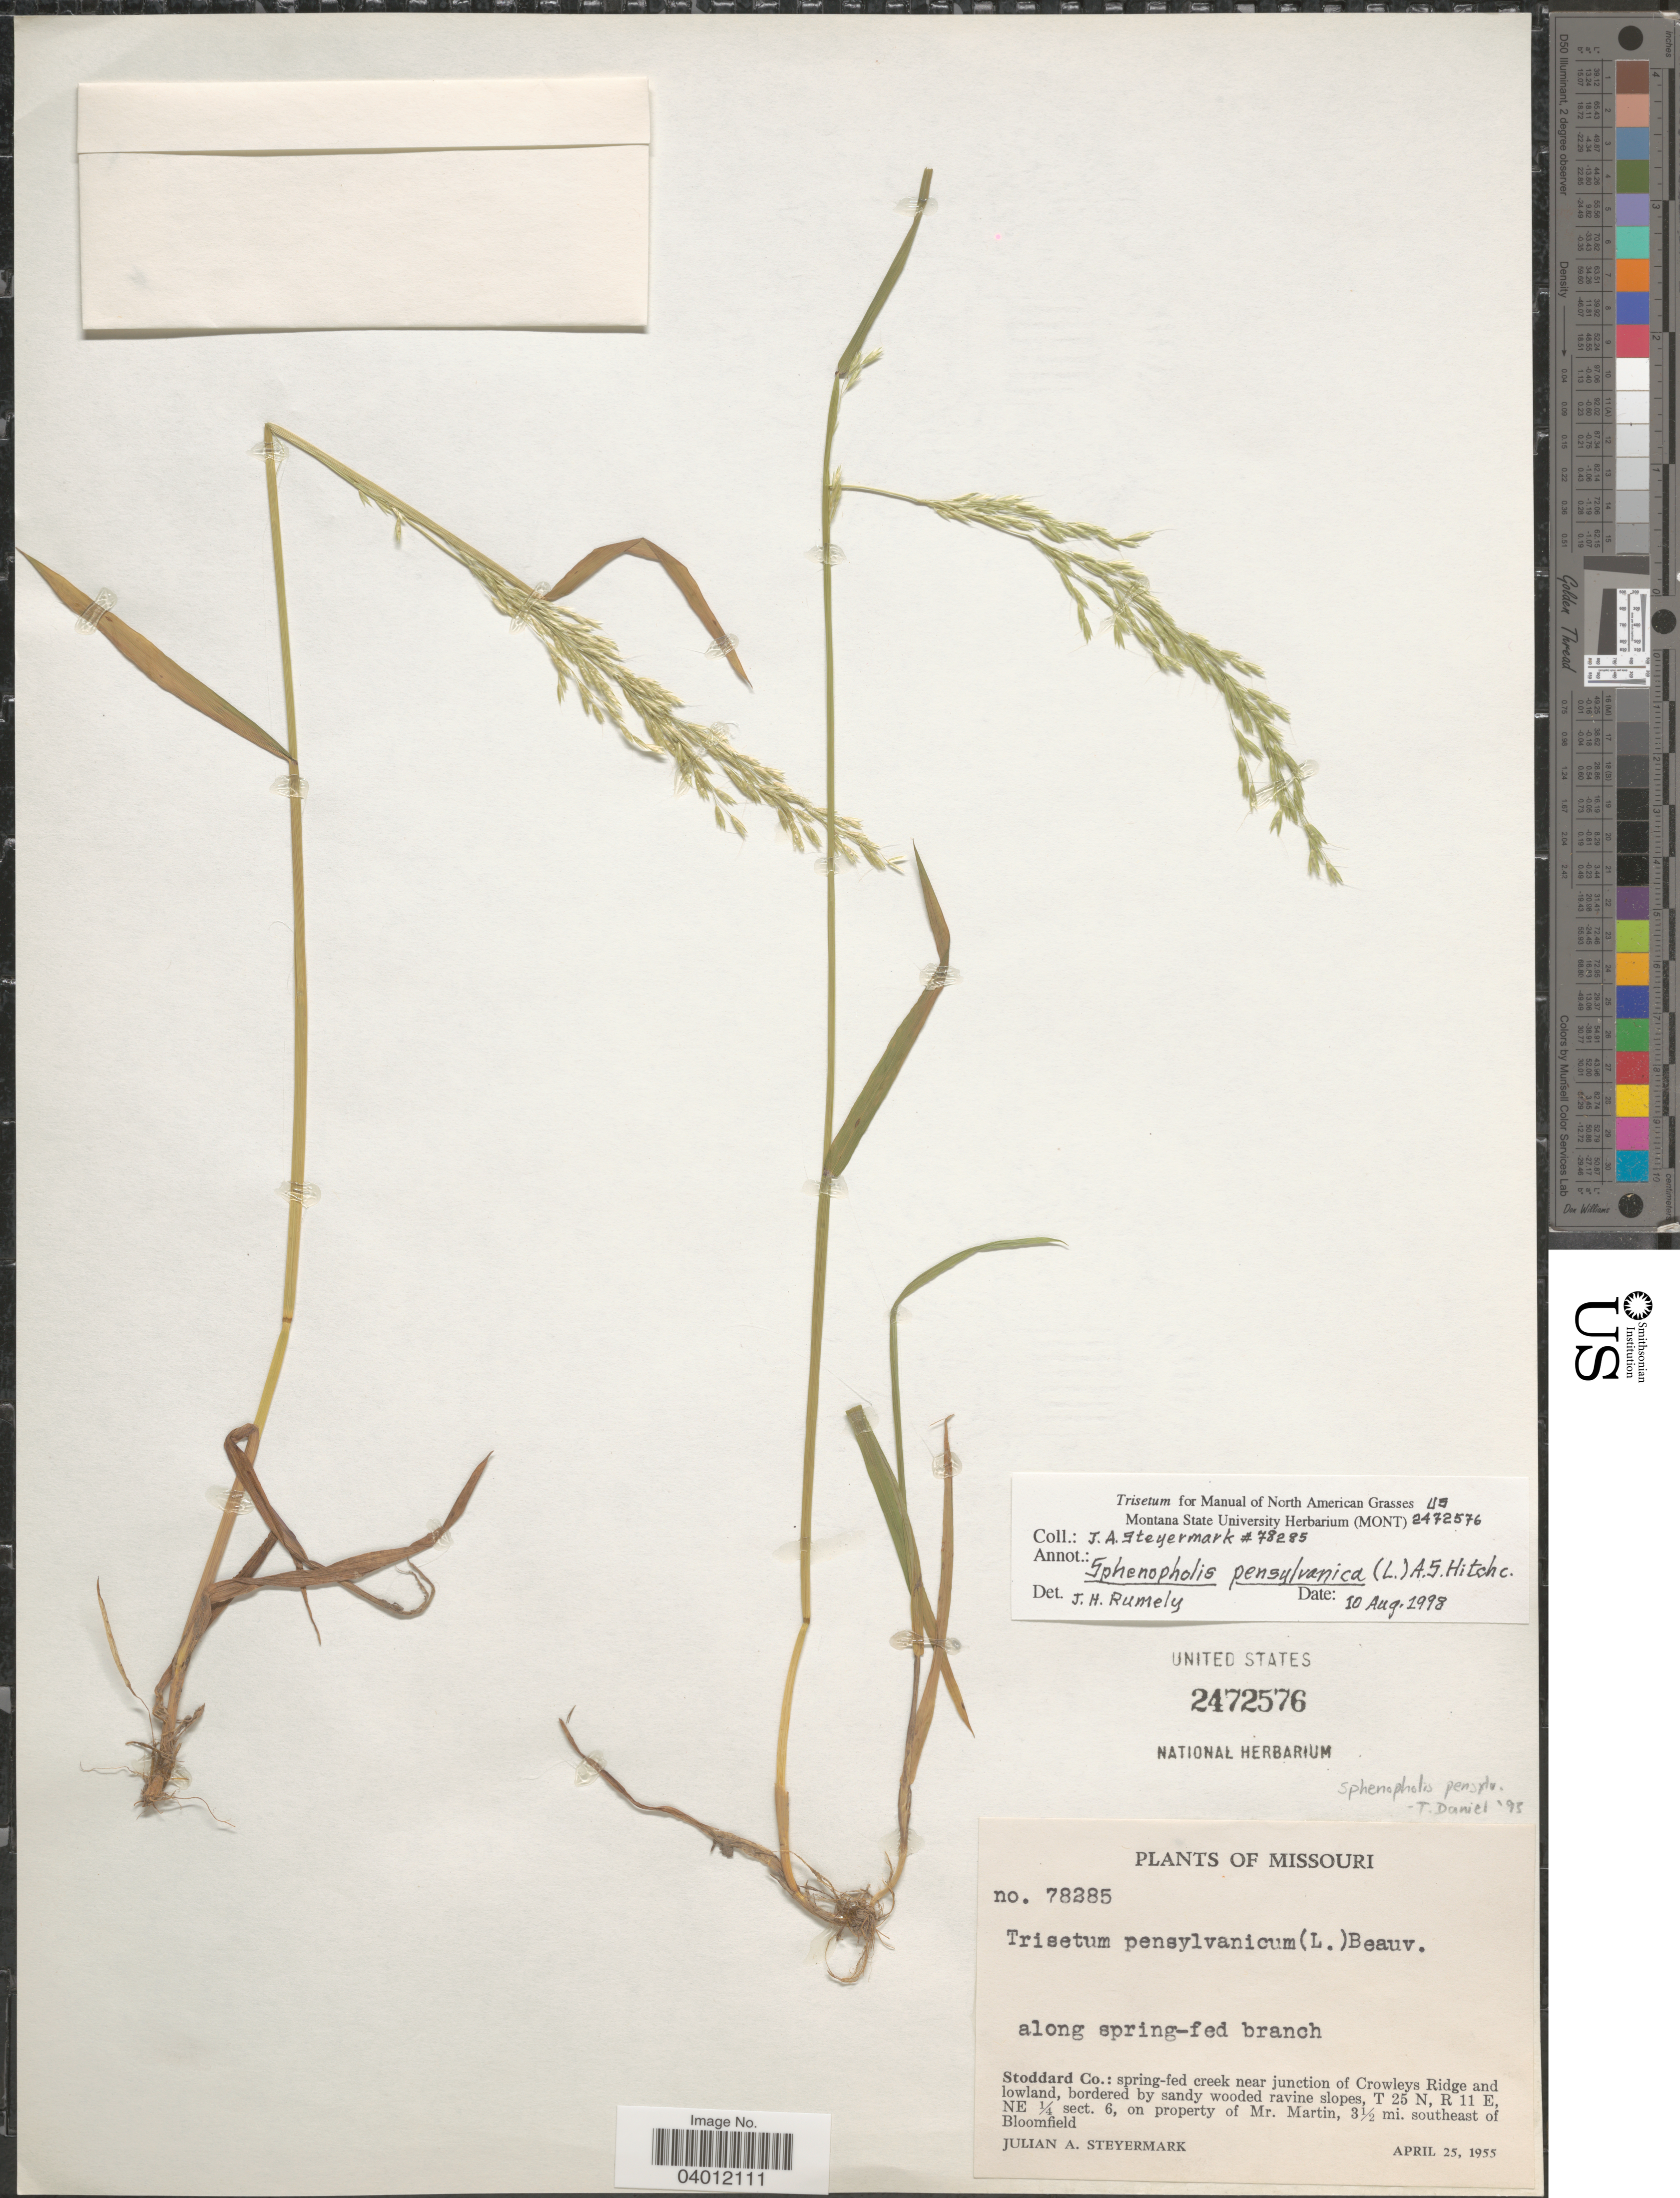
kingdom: Plantae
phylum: Tracheophyta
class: Liliopsida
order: Poales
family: Poaceae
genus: Sphenopholis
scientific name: Sphenopholis pensylvanica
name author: (L.) Hitchc.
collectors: J. Steyermark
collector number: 78285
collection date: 1955-04-25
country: United States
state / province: Missouri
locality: Stoddard Co.: spring-fed creek near junction of Crowleys Ridge and lowland, bordered by sandy wooded ravine slopes, T 25 N, R 11 E, NE ¼ sect. 6, on property of Mr. Martin, 3½ mi. southeast of Bloomfield.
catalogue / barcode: US 2472576